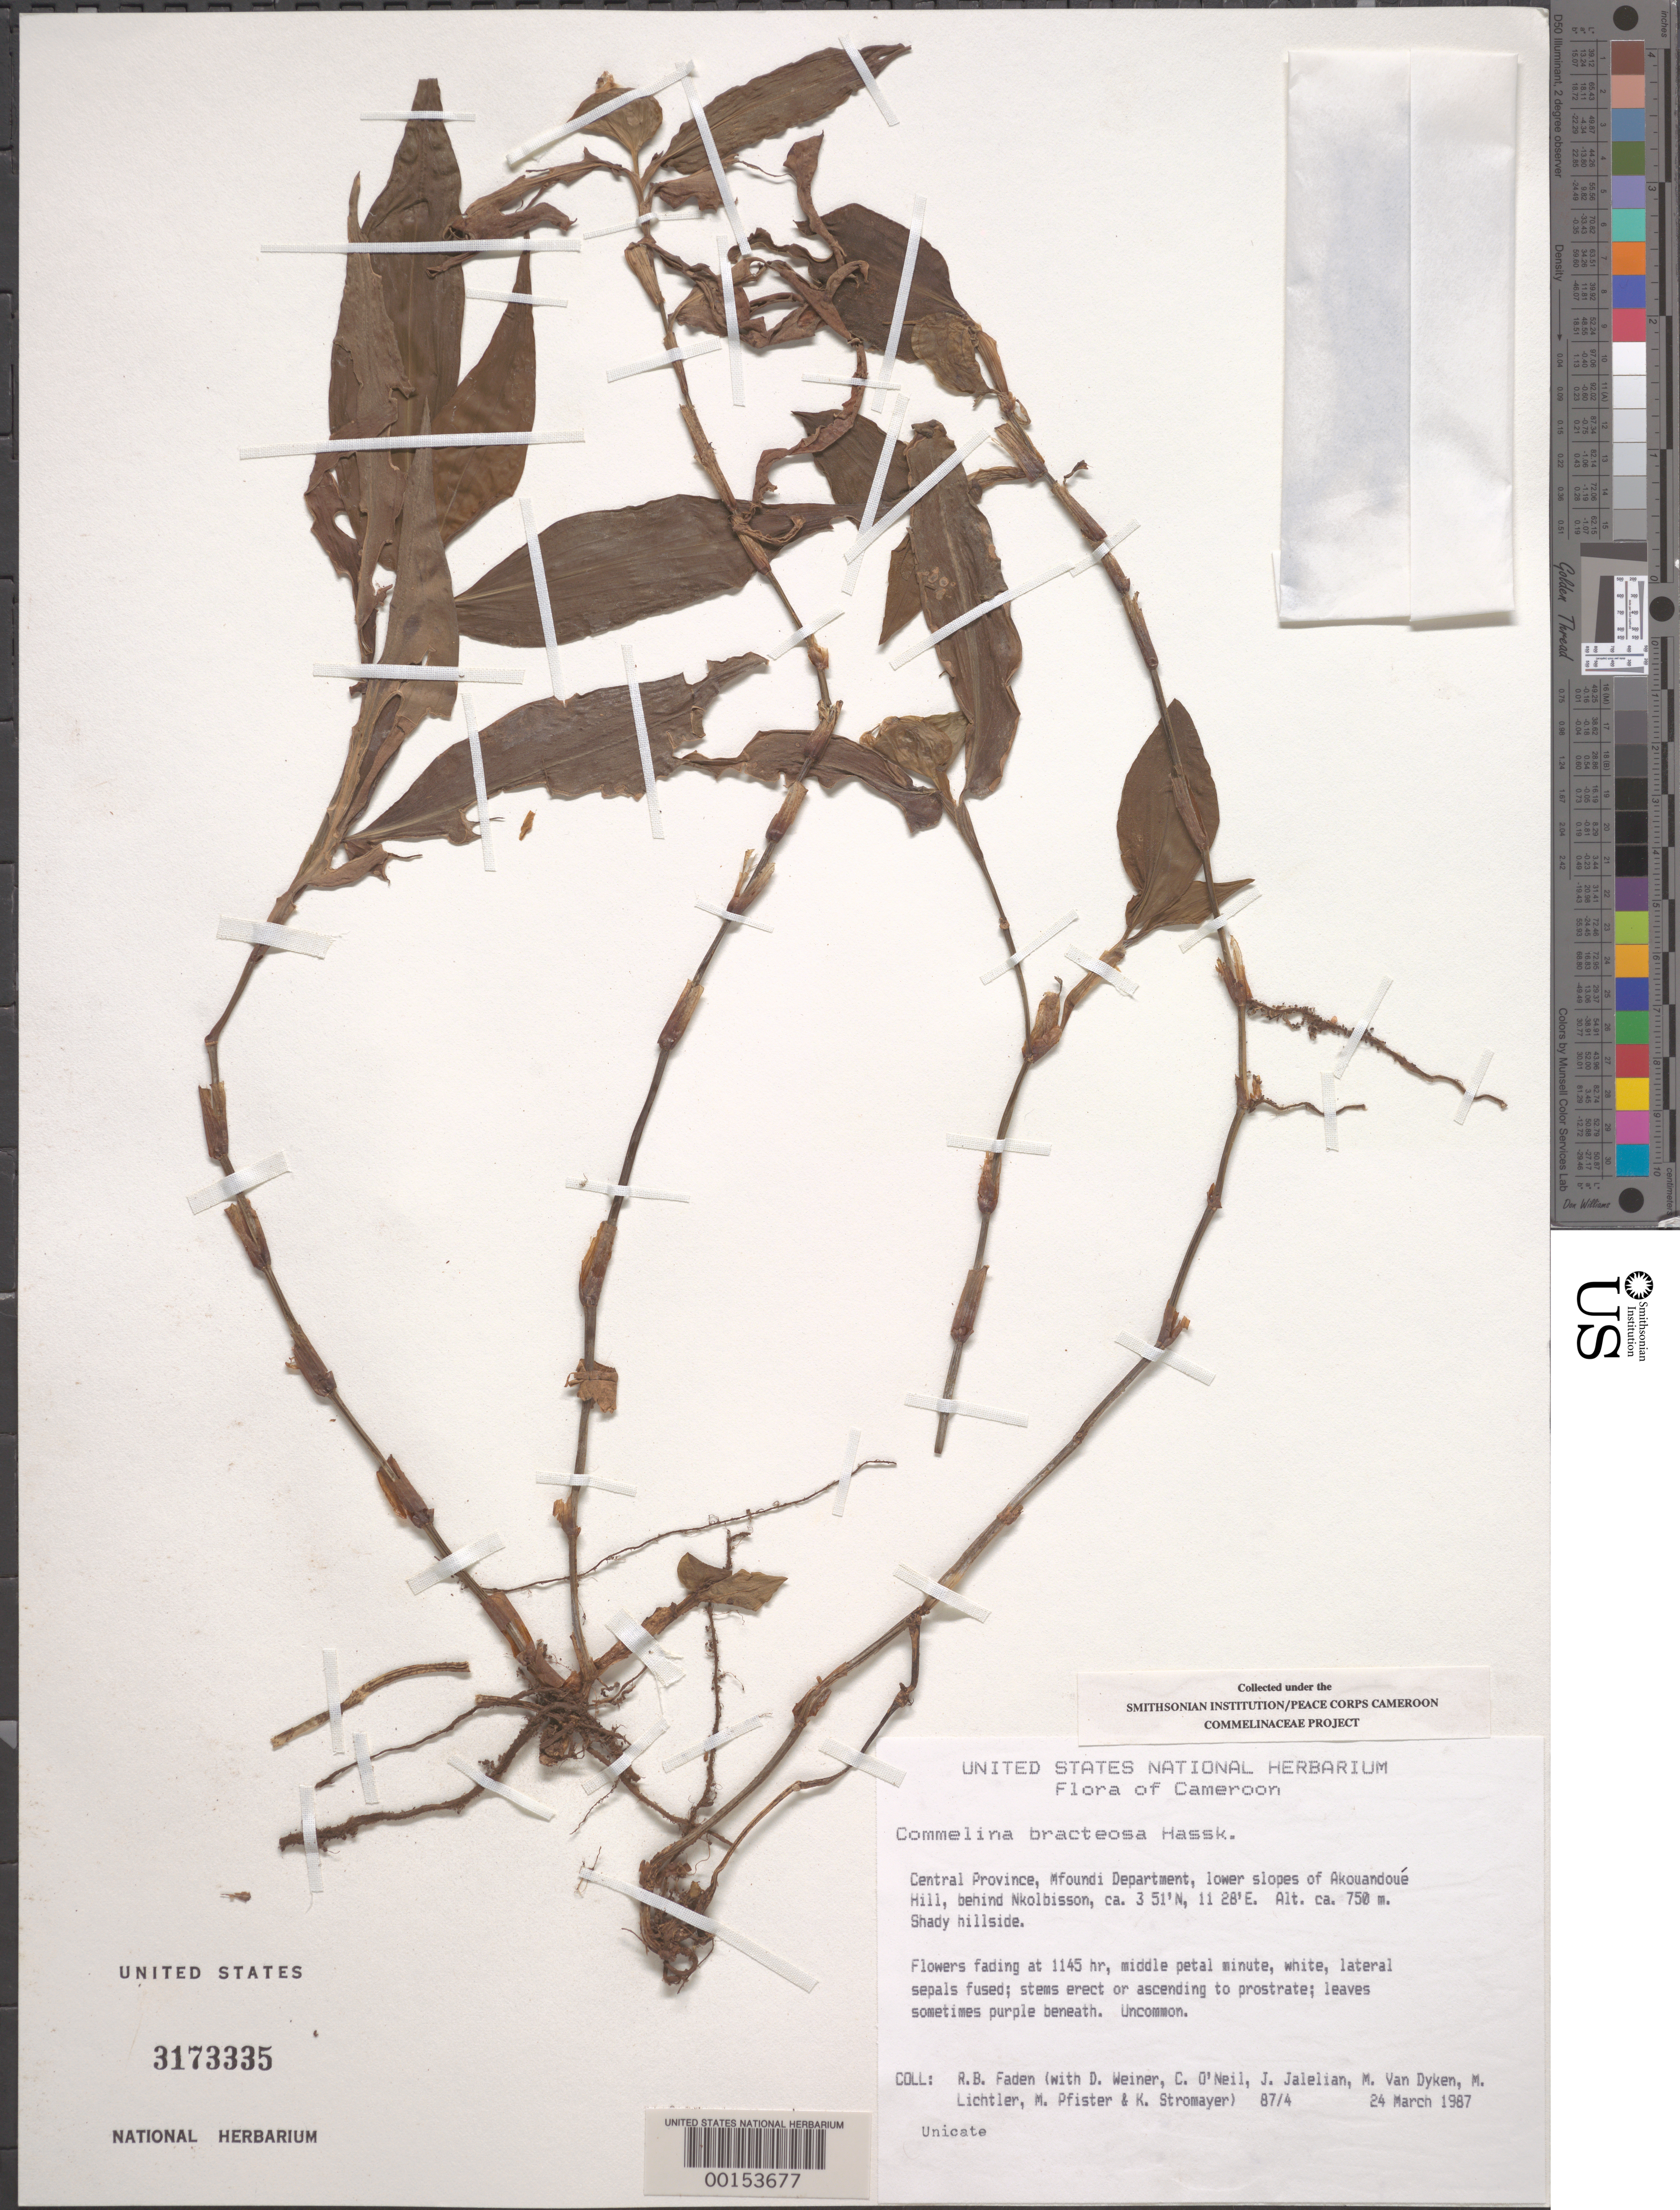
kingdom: Plantae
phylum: Tracheophyta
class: Liliopsida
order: Commelinales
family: Commelinaceae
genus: Commelina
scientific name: Commelina bracteosa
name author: Hassk.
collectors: R. B. Faden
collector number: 87/4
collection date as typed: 24 Mar 1987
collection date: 1987-03-24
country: Cameroon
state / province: Centre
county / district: Mfoundi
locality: Lower slopes of akouandoue hill behind nkolbisson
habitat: Shady hillside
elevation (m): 750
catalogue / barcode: US 3173335